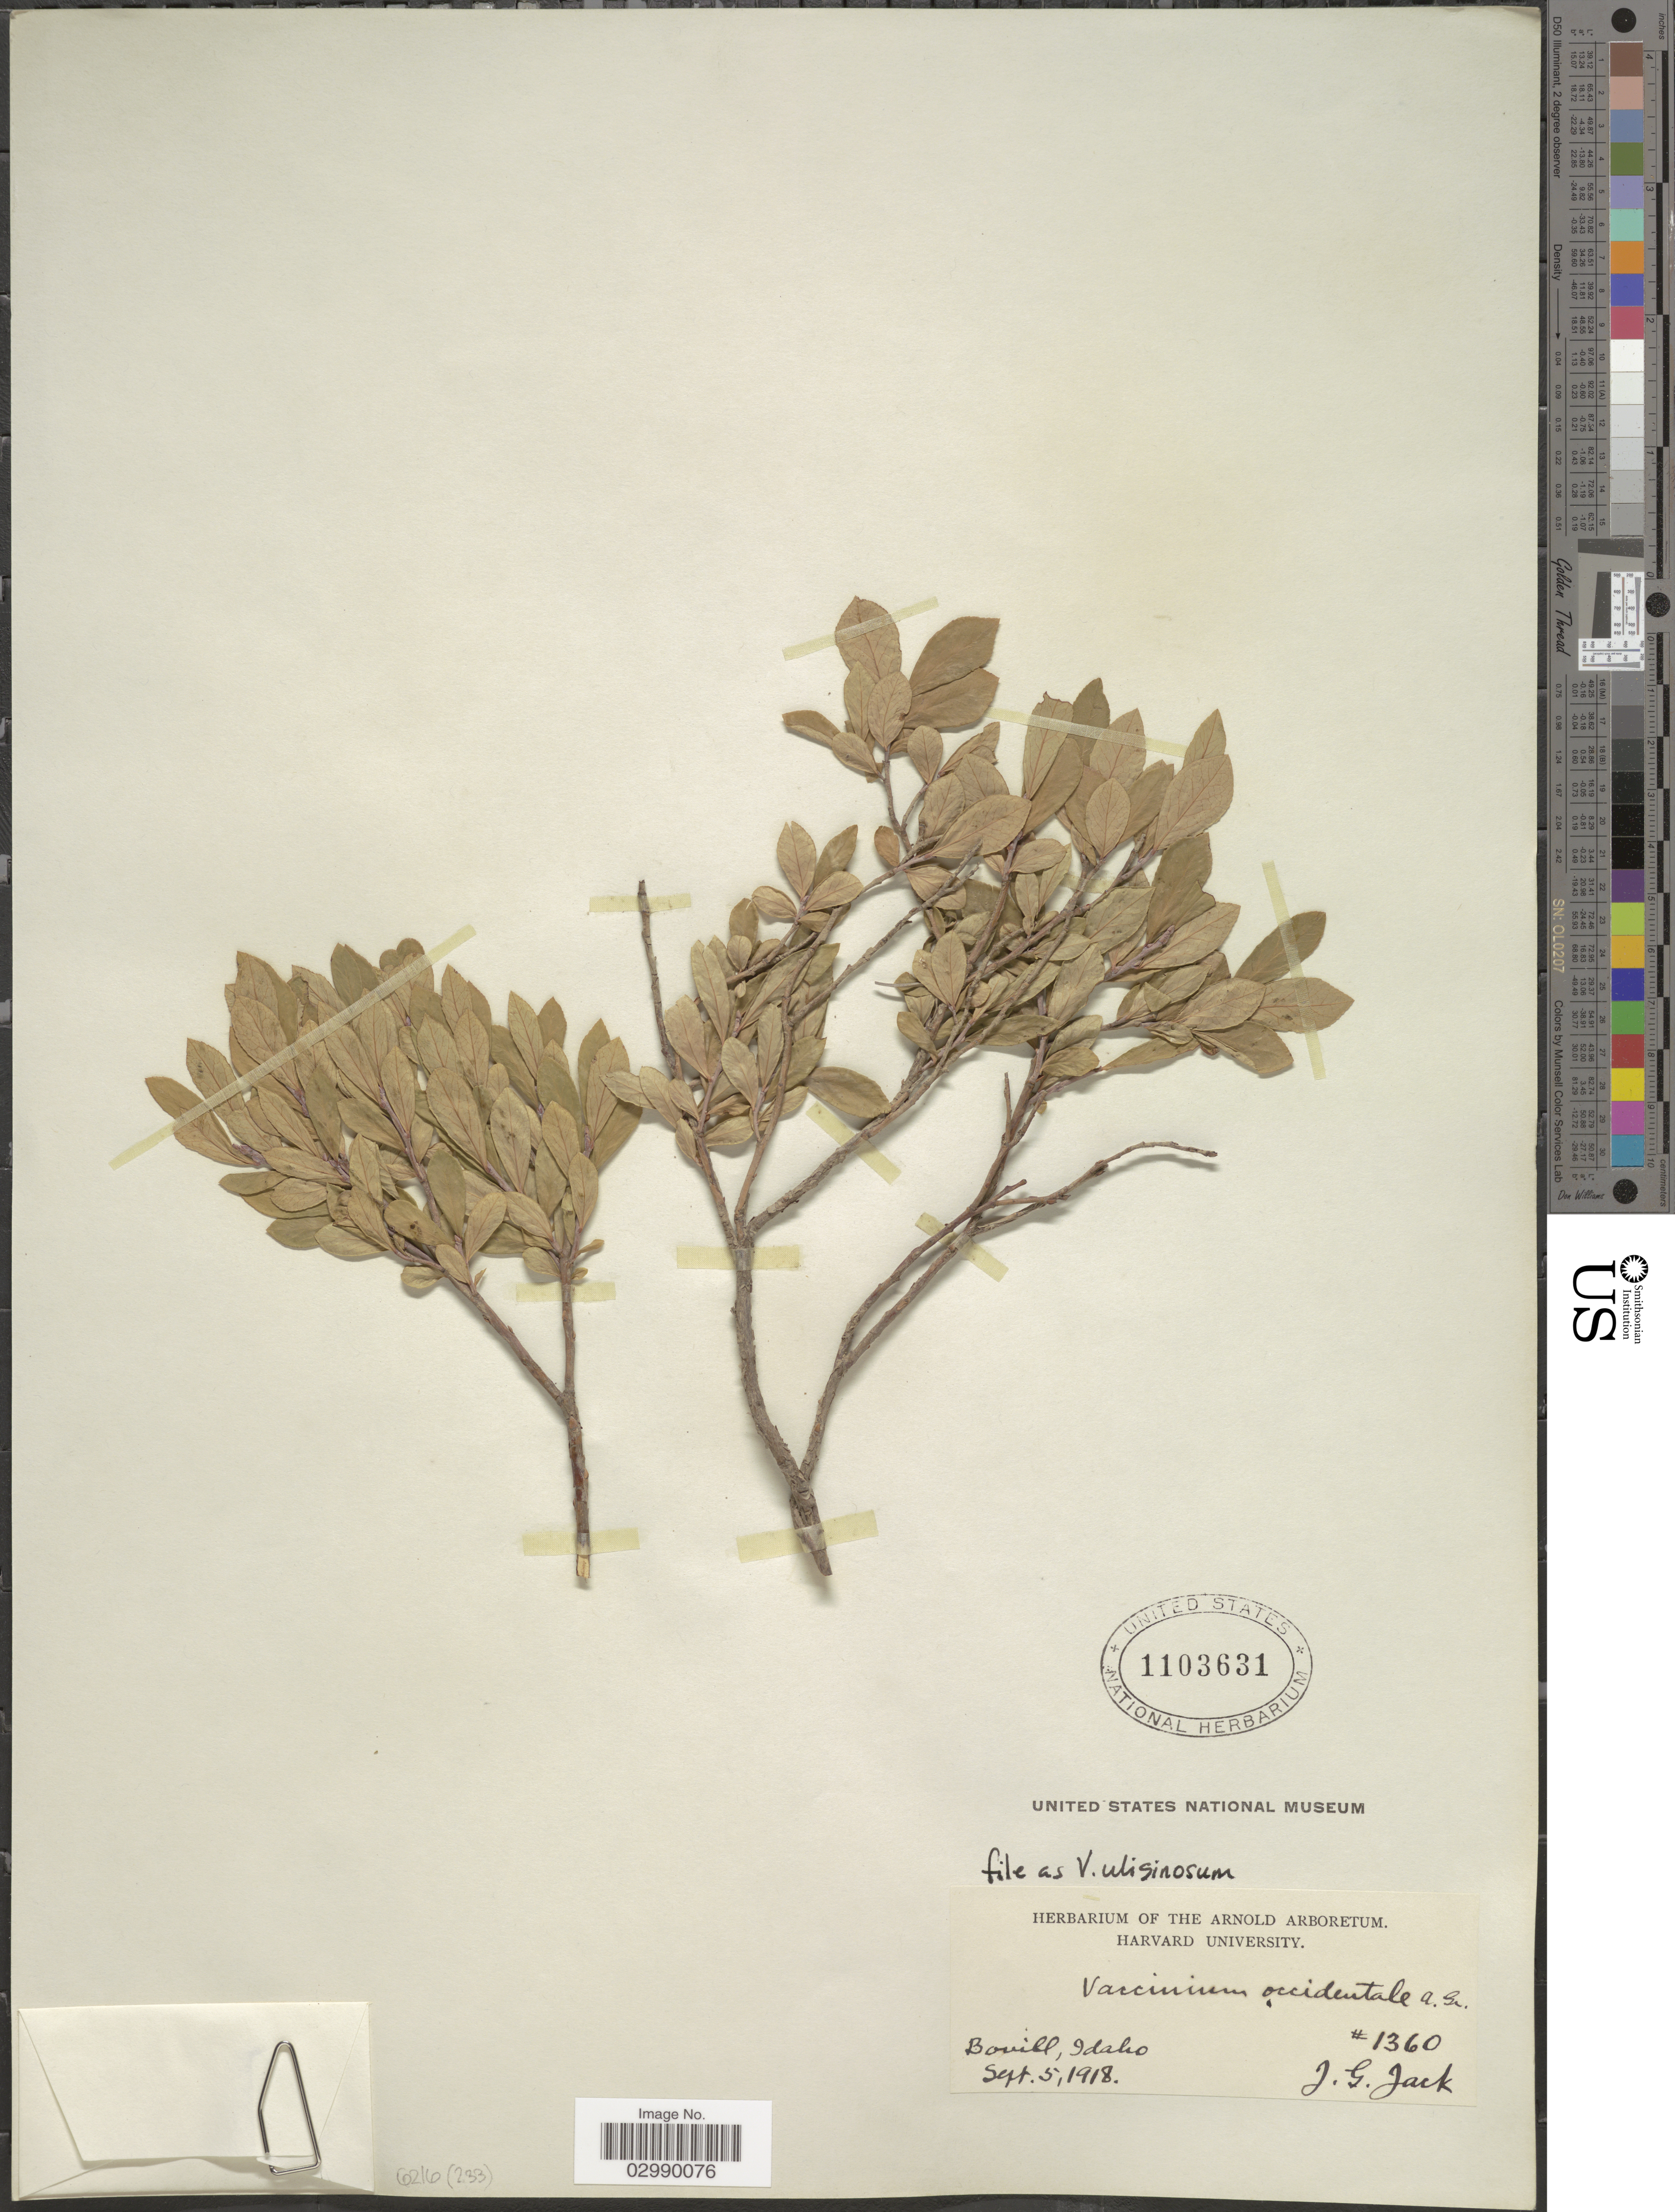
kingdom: Plantae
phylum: Tracheophyta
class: Magnoliopsida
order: Ericales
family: Ericaceae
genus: Vaccinium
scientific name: Vaccinium uliginosum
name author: L.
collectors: J. G. Jack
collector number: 1360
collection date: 1918-09-05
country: United States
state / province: Idaho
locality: Bovill.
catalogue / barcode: US 1103631